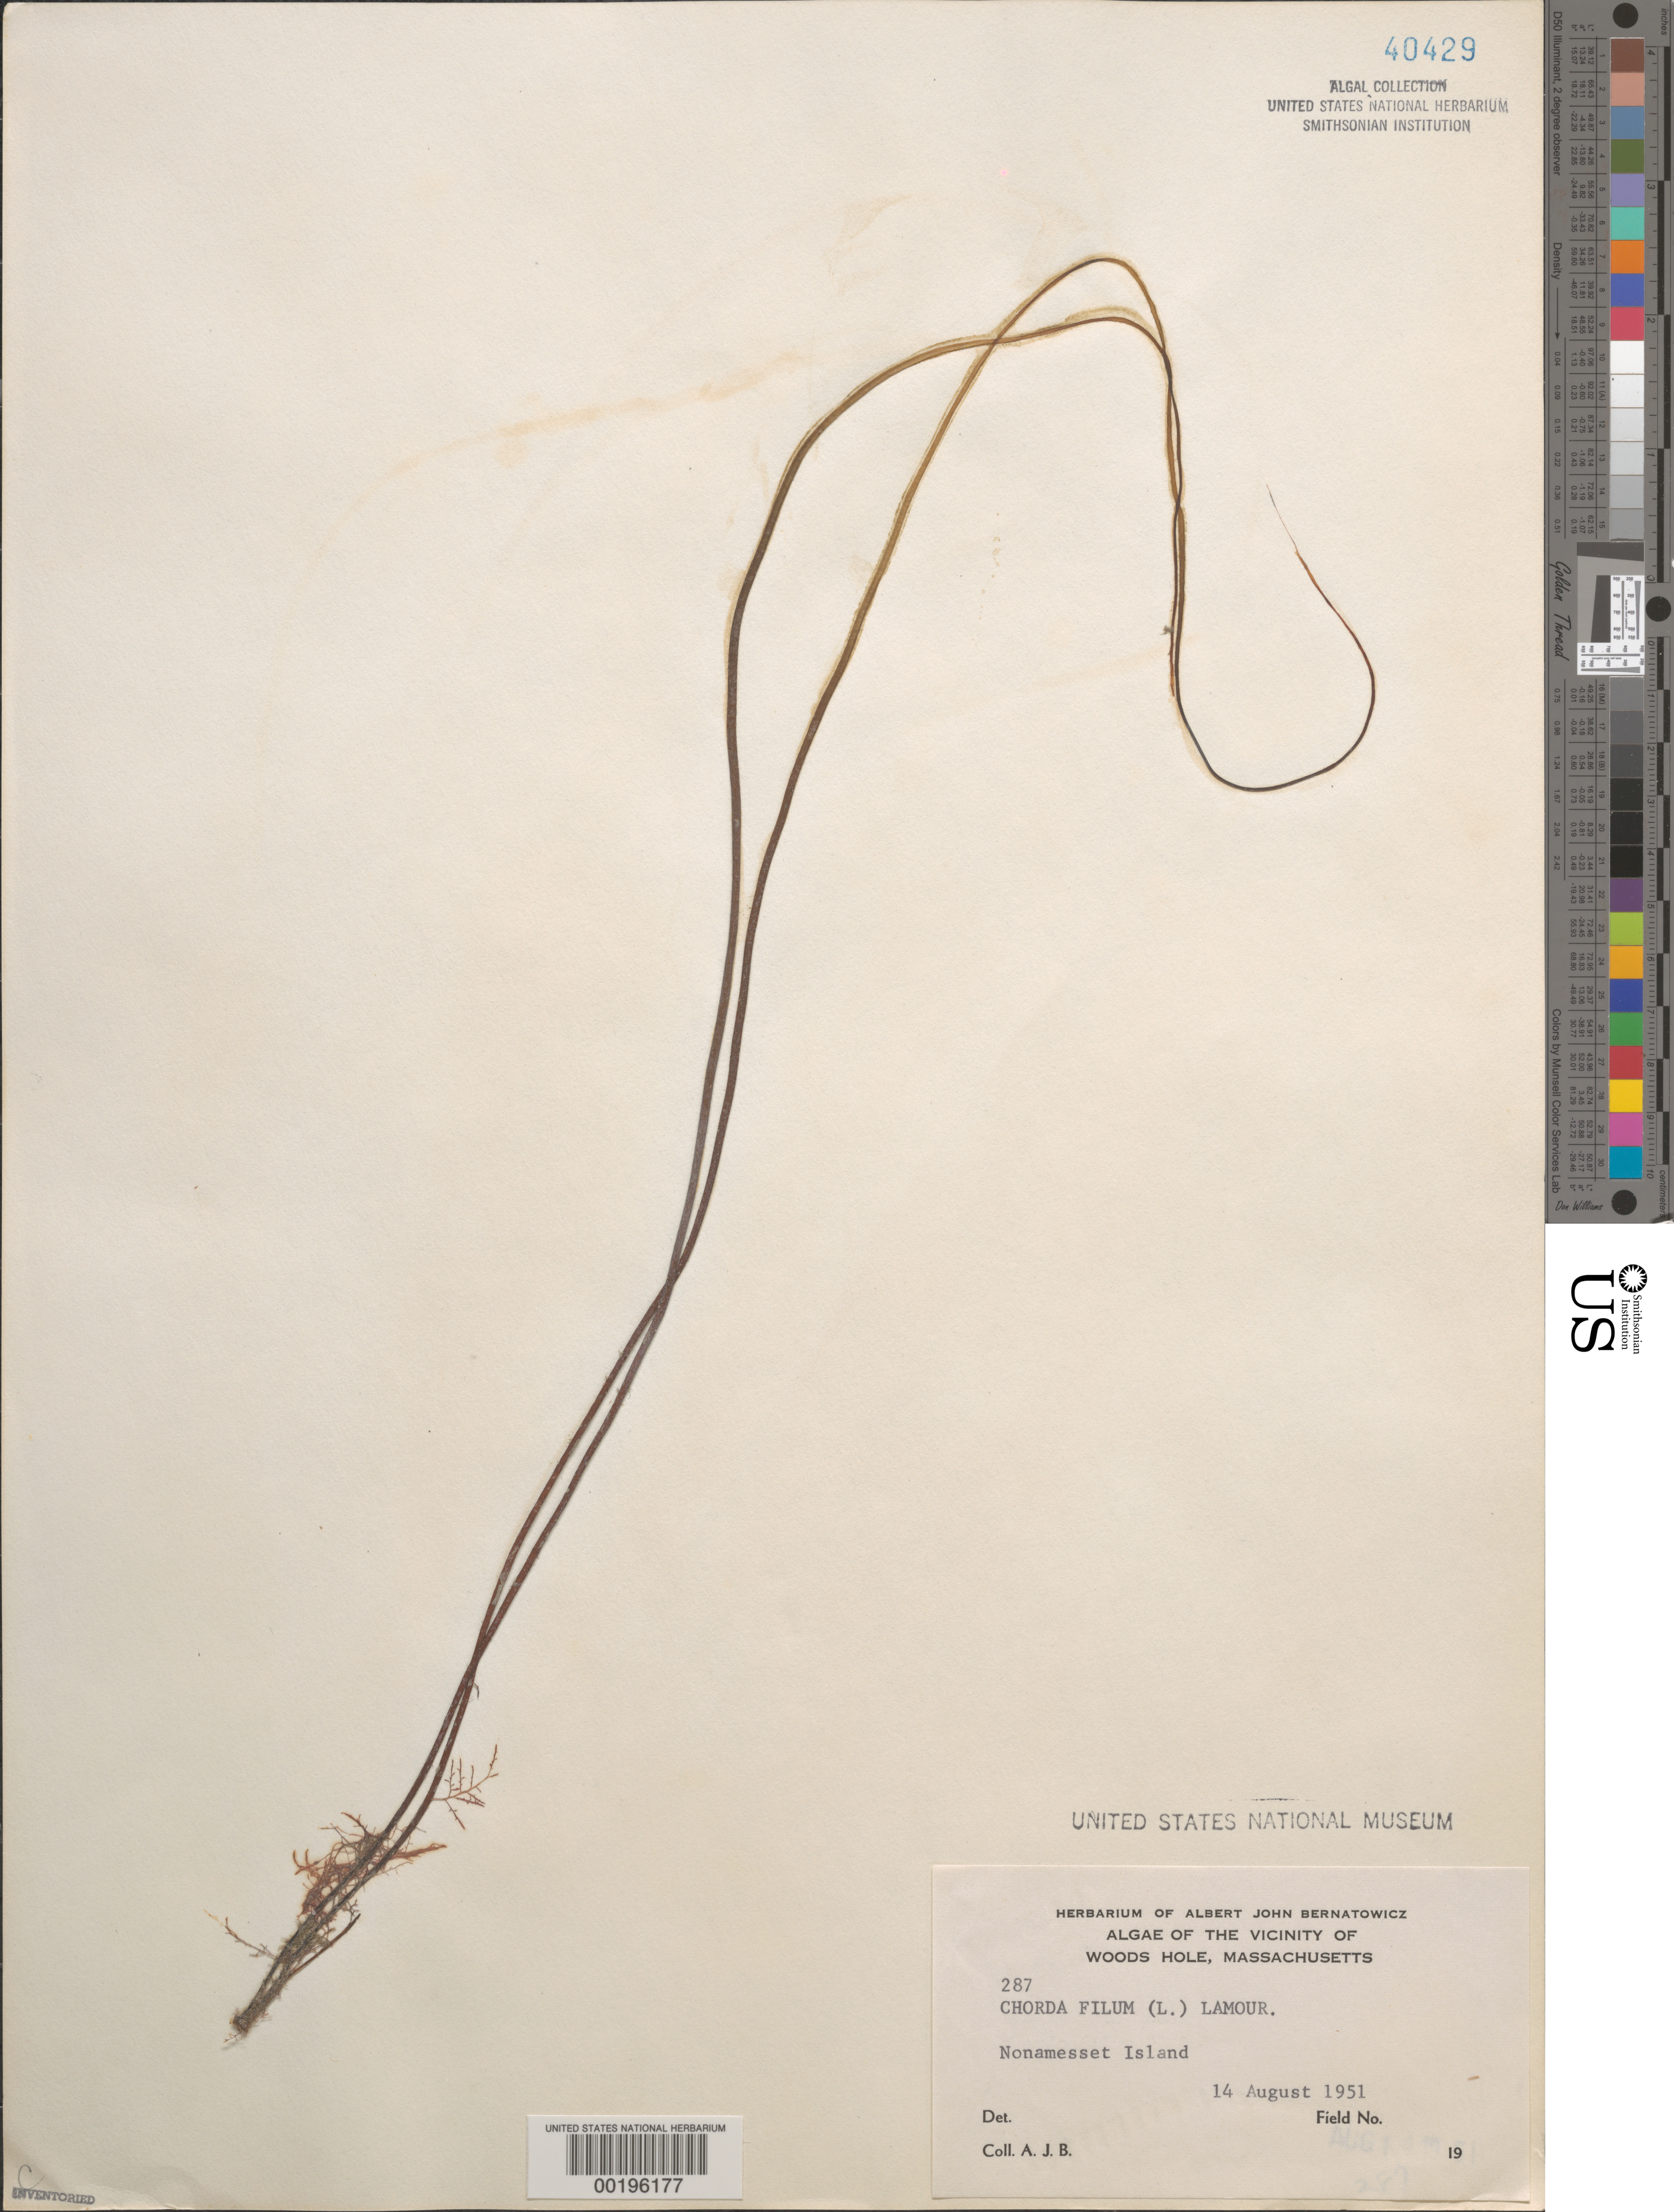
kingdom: Chromista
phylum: Ochrophyta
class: Phaeophyceae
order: Laminariales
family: Chordaceae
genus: Chorda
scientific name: Chorda filum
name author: (L.) Stackh.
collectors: A. Bernatowicz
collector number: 287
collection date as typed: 14 Aug 1951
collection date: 1951-08-14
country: United States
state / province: Massachusetts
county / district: Dukes County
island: Nonamesset Island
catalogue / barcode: US 40429